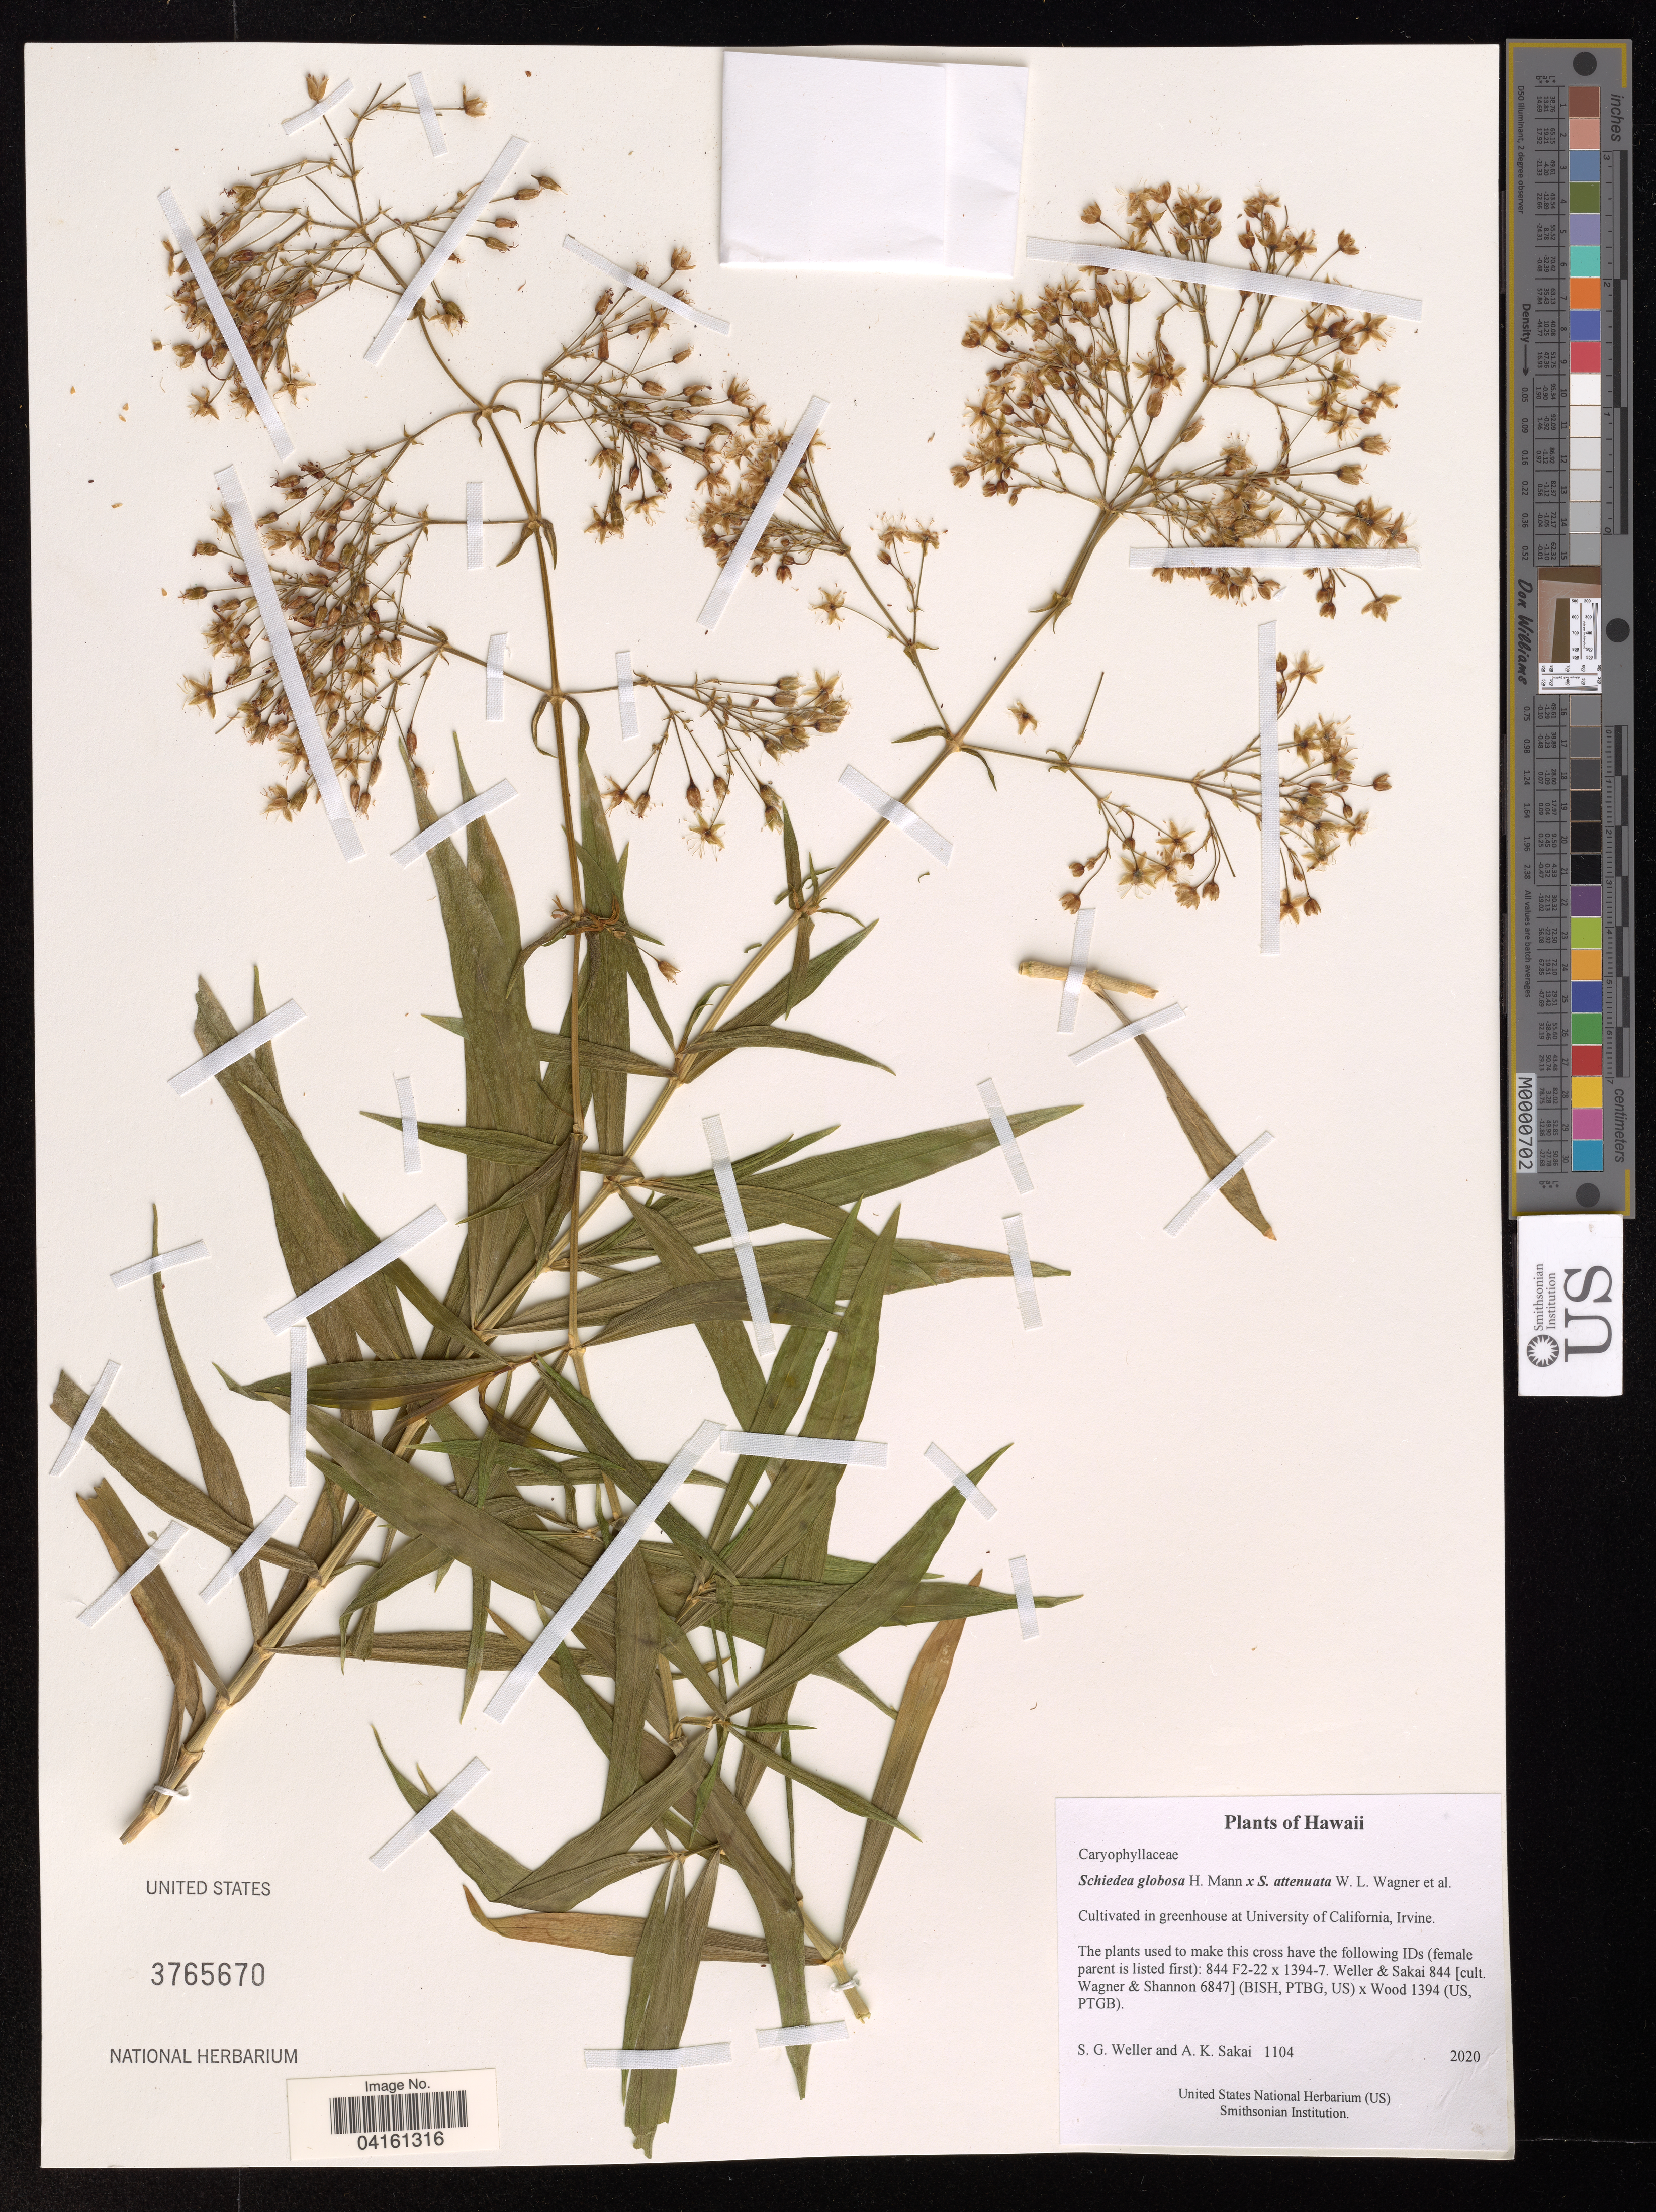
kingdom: Plantae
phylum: Tracheophyta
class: Magnoliopsida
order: Caryophyllales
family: Caryophyllaceae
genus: Schiedea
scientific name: Schiedea attenuata x S. globosa H. Mann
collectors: S. G. Weller & A. Sakai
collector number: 1104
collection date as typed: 2020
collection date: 2020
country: United States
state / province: California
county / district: Orange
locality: Cultivated in greenhouse at University of California, Irvine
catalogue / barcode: US 3765670